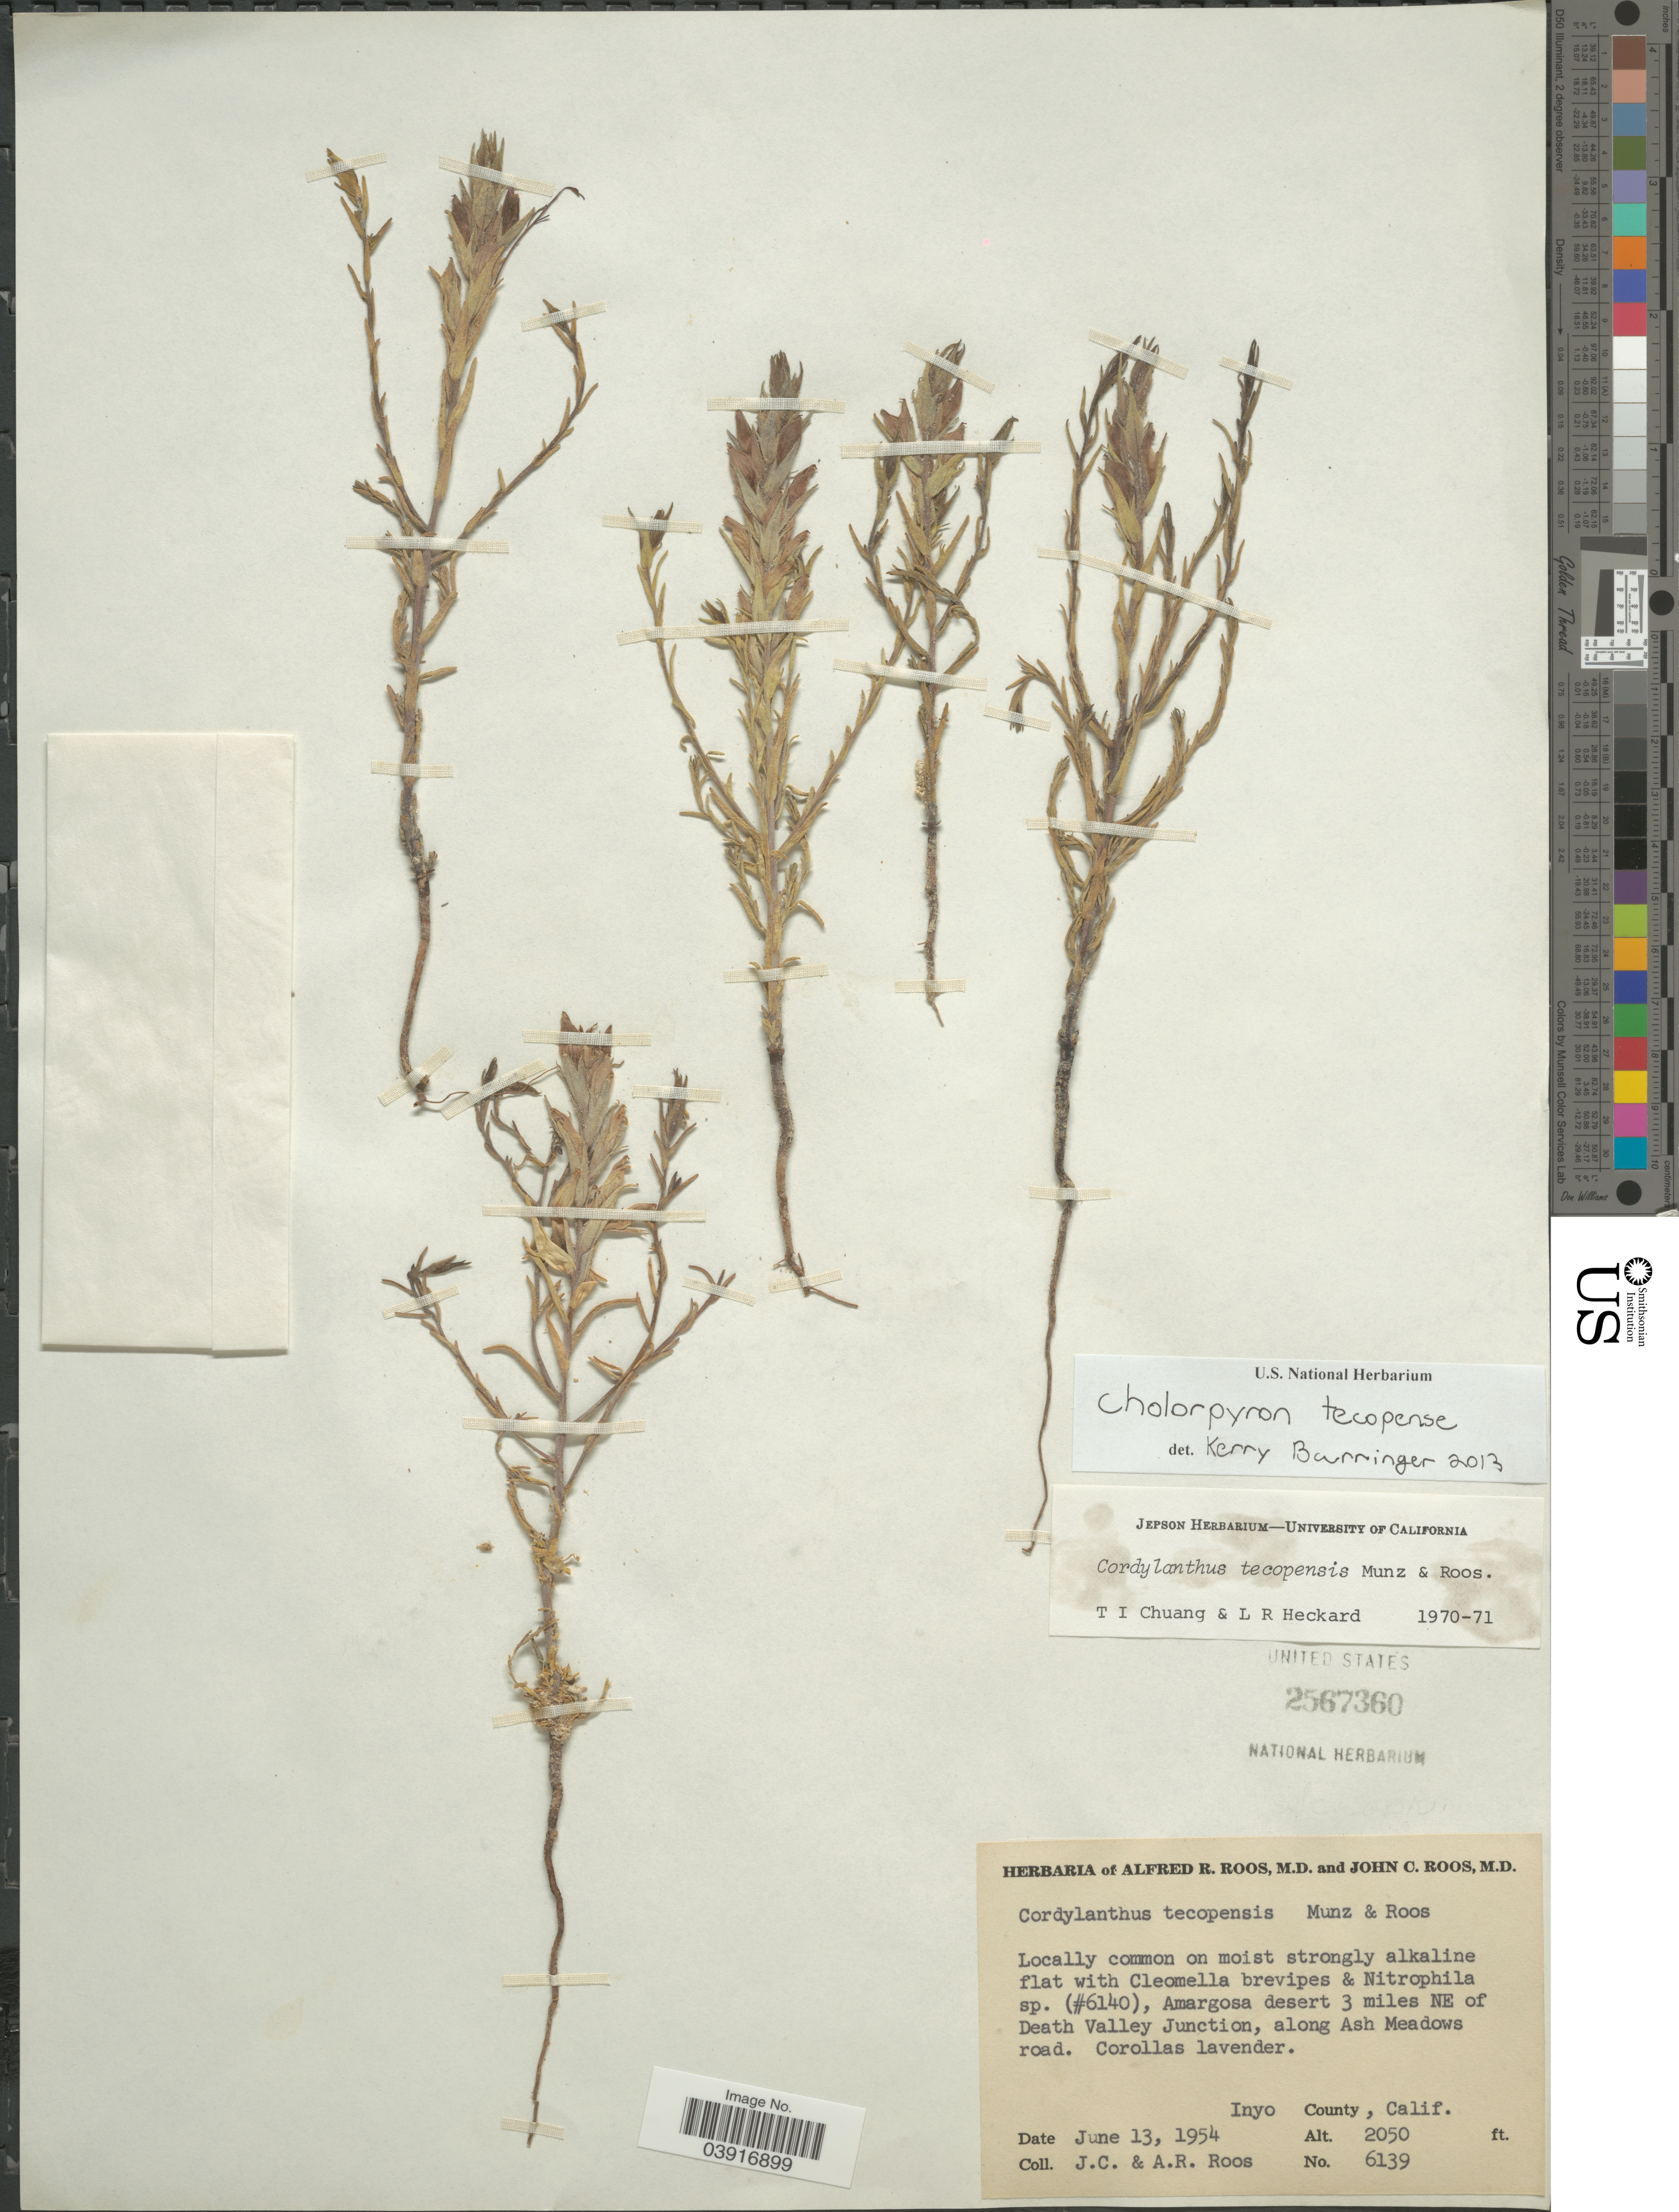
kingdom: Plantae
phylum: Tracheophyta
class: Magnoliopsida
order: Lamiales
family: Orobanchaceae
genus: Chloropyron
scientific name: Chloropyron tecopense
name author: (Munz) J.C. Roos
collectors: J. C. Roos & A. R. Roos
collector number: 6139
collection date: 1954-06-13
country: United States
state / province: California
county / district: Inyo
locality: Amargosa desert 3 miles NE of Death Valley Junction, along Ash Meadows road. Inyo County.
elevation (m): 625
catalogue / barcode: US 2567360